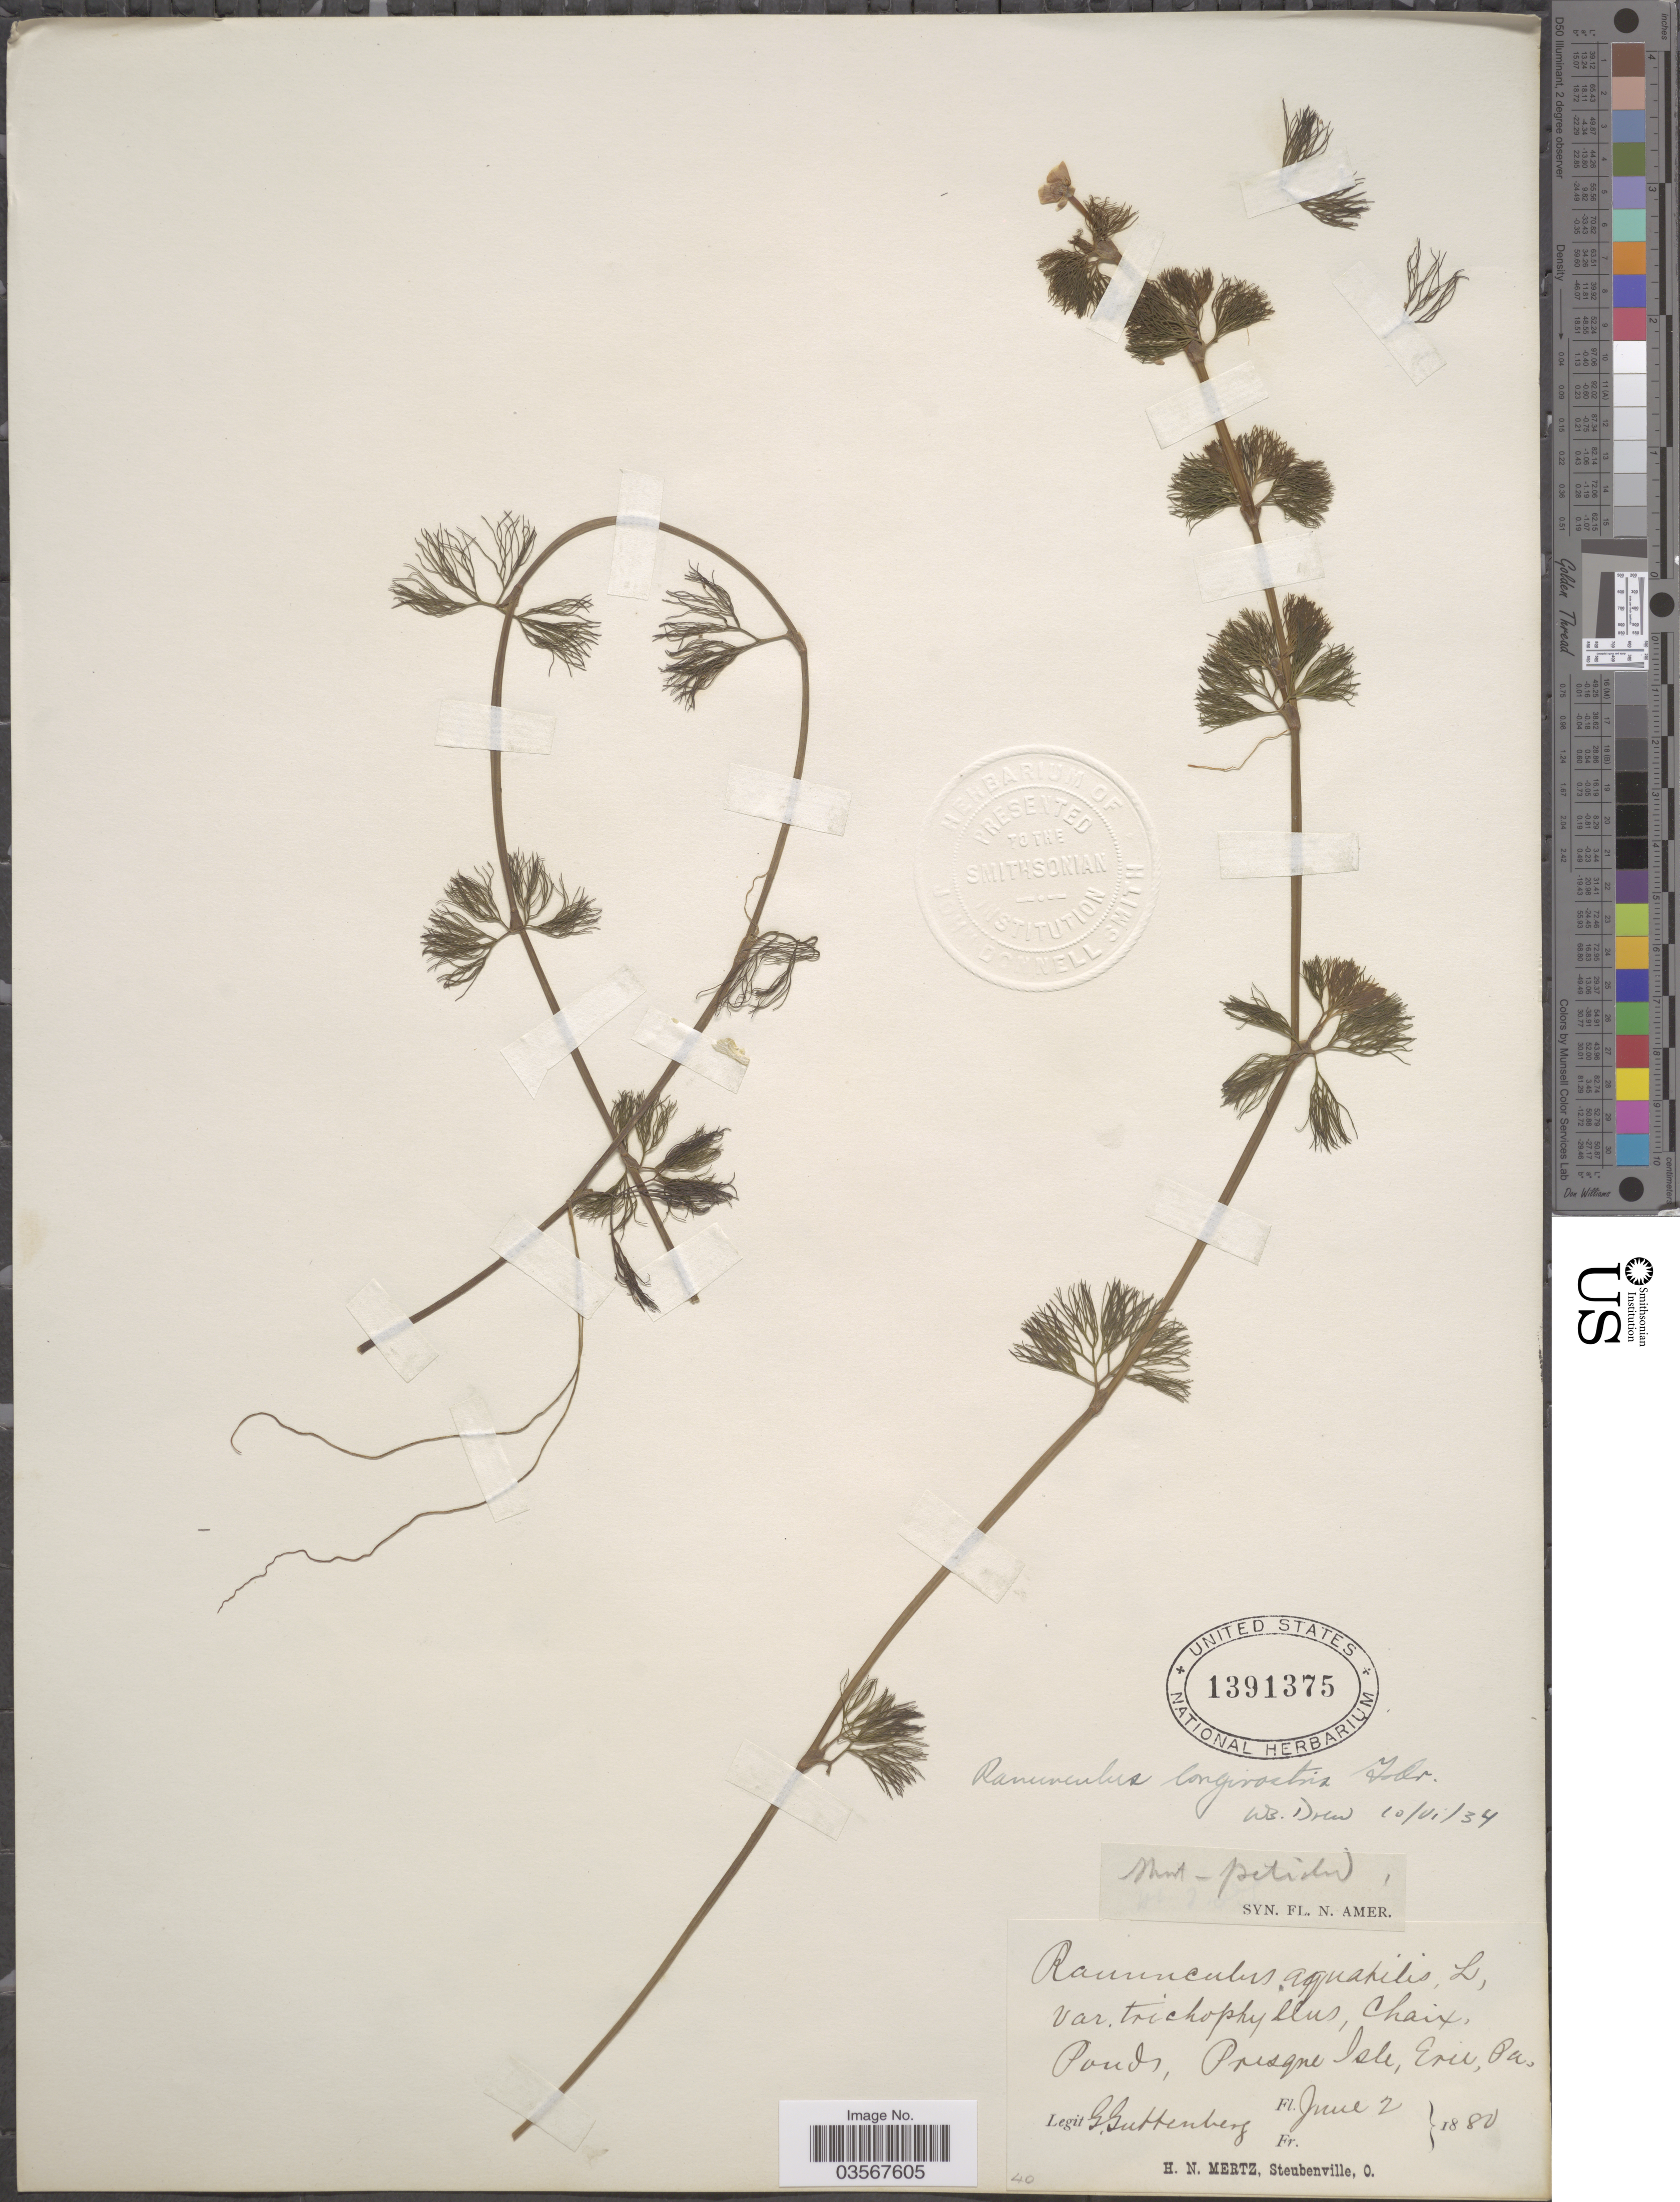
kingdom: Plantae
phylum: Tracheophyta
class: Magnoliopsida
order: Ranunculales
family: Ranunculaceae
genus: Ranunculus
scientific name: Ranunculus longirostris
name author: Godr.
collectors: G. Guttenberg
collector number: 40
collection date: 1880-06-02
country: United States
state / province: Pennsylvania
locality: Ponds, Presque Isle, Erie.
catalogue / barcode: US 1391375